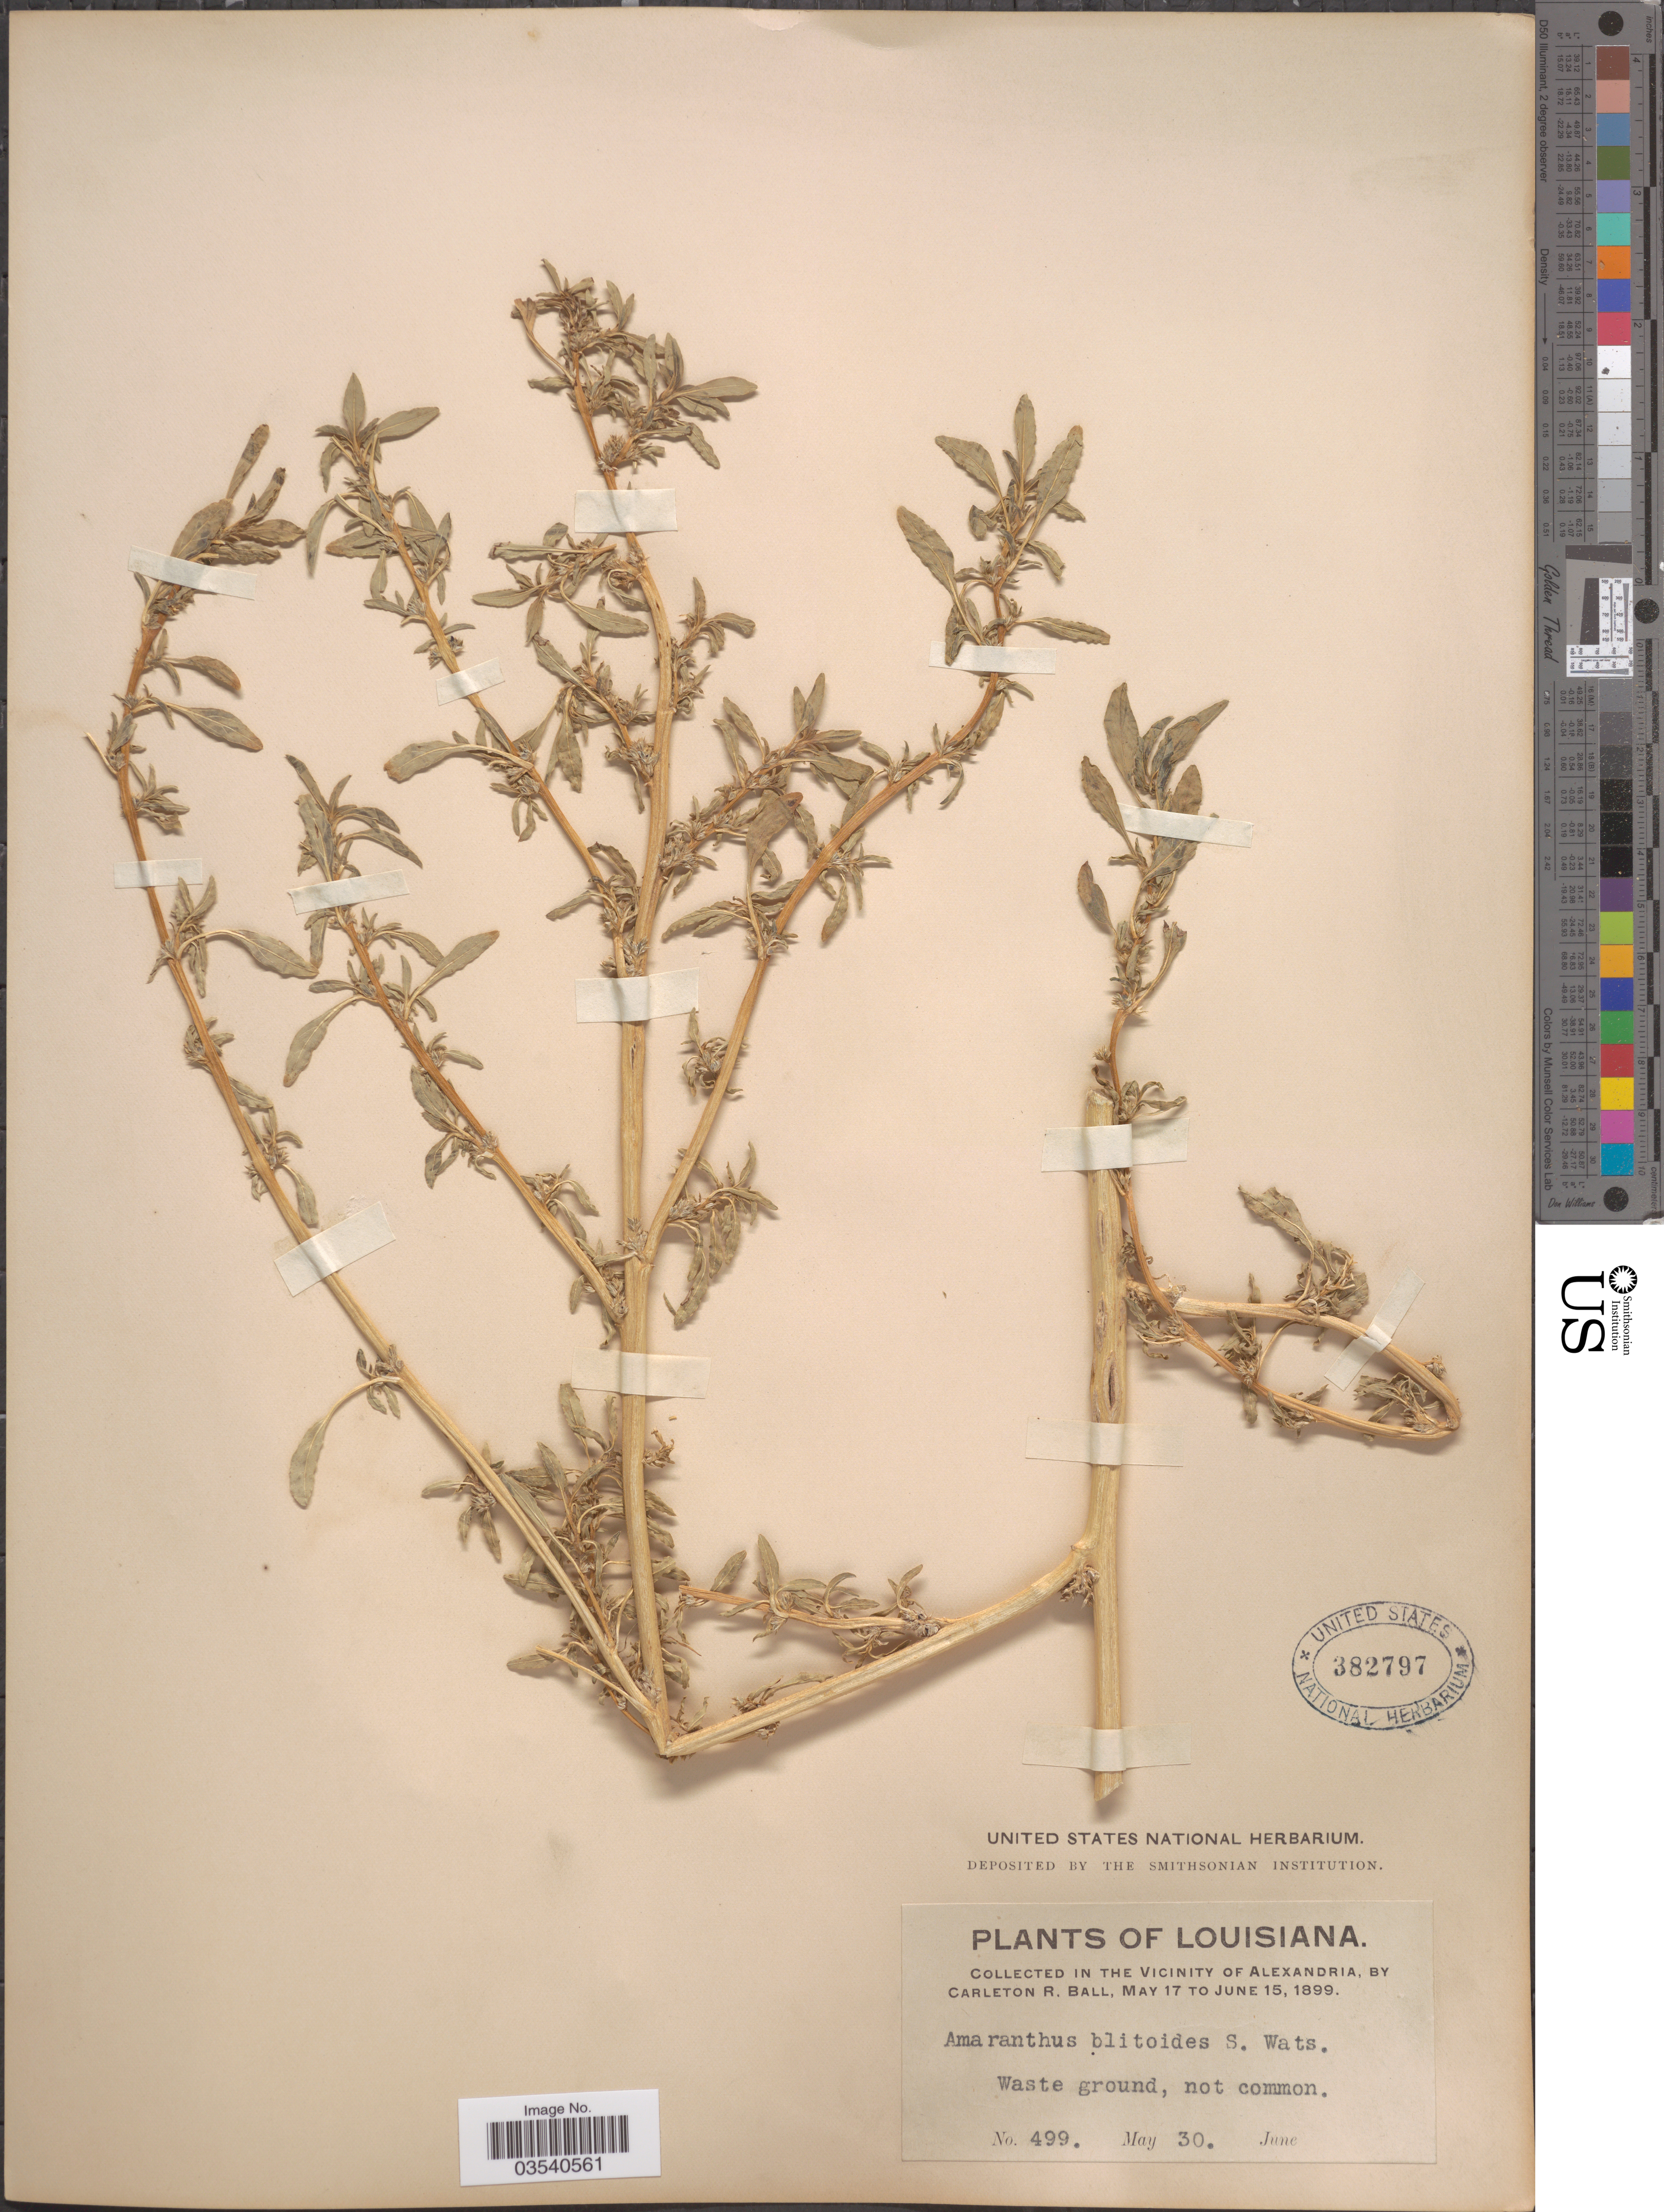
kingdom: Plantae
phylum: Tracheophyta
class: Magnoliopsida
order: Caryophyllales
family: Amaranthaceae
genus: Amaranthus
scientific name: Amaranthus graecizans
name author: L.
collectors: C. R. Ball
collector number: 499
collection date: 1899-05-30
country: United States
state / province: Louisiana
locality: The vicinity of Alexandria.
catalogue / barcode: US 382797